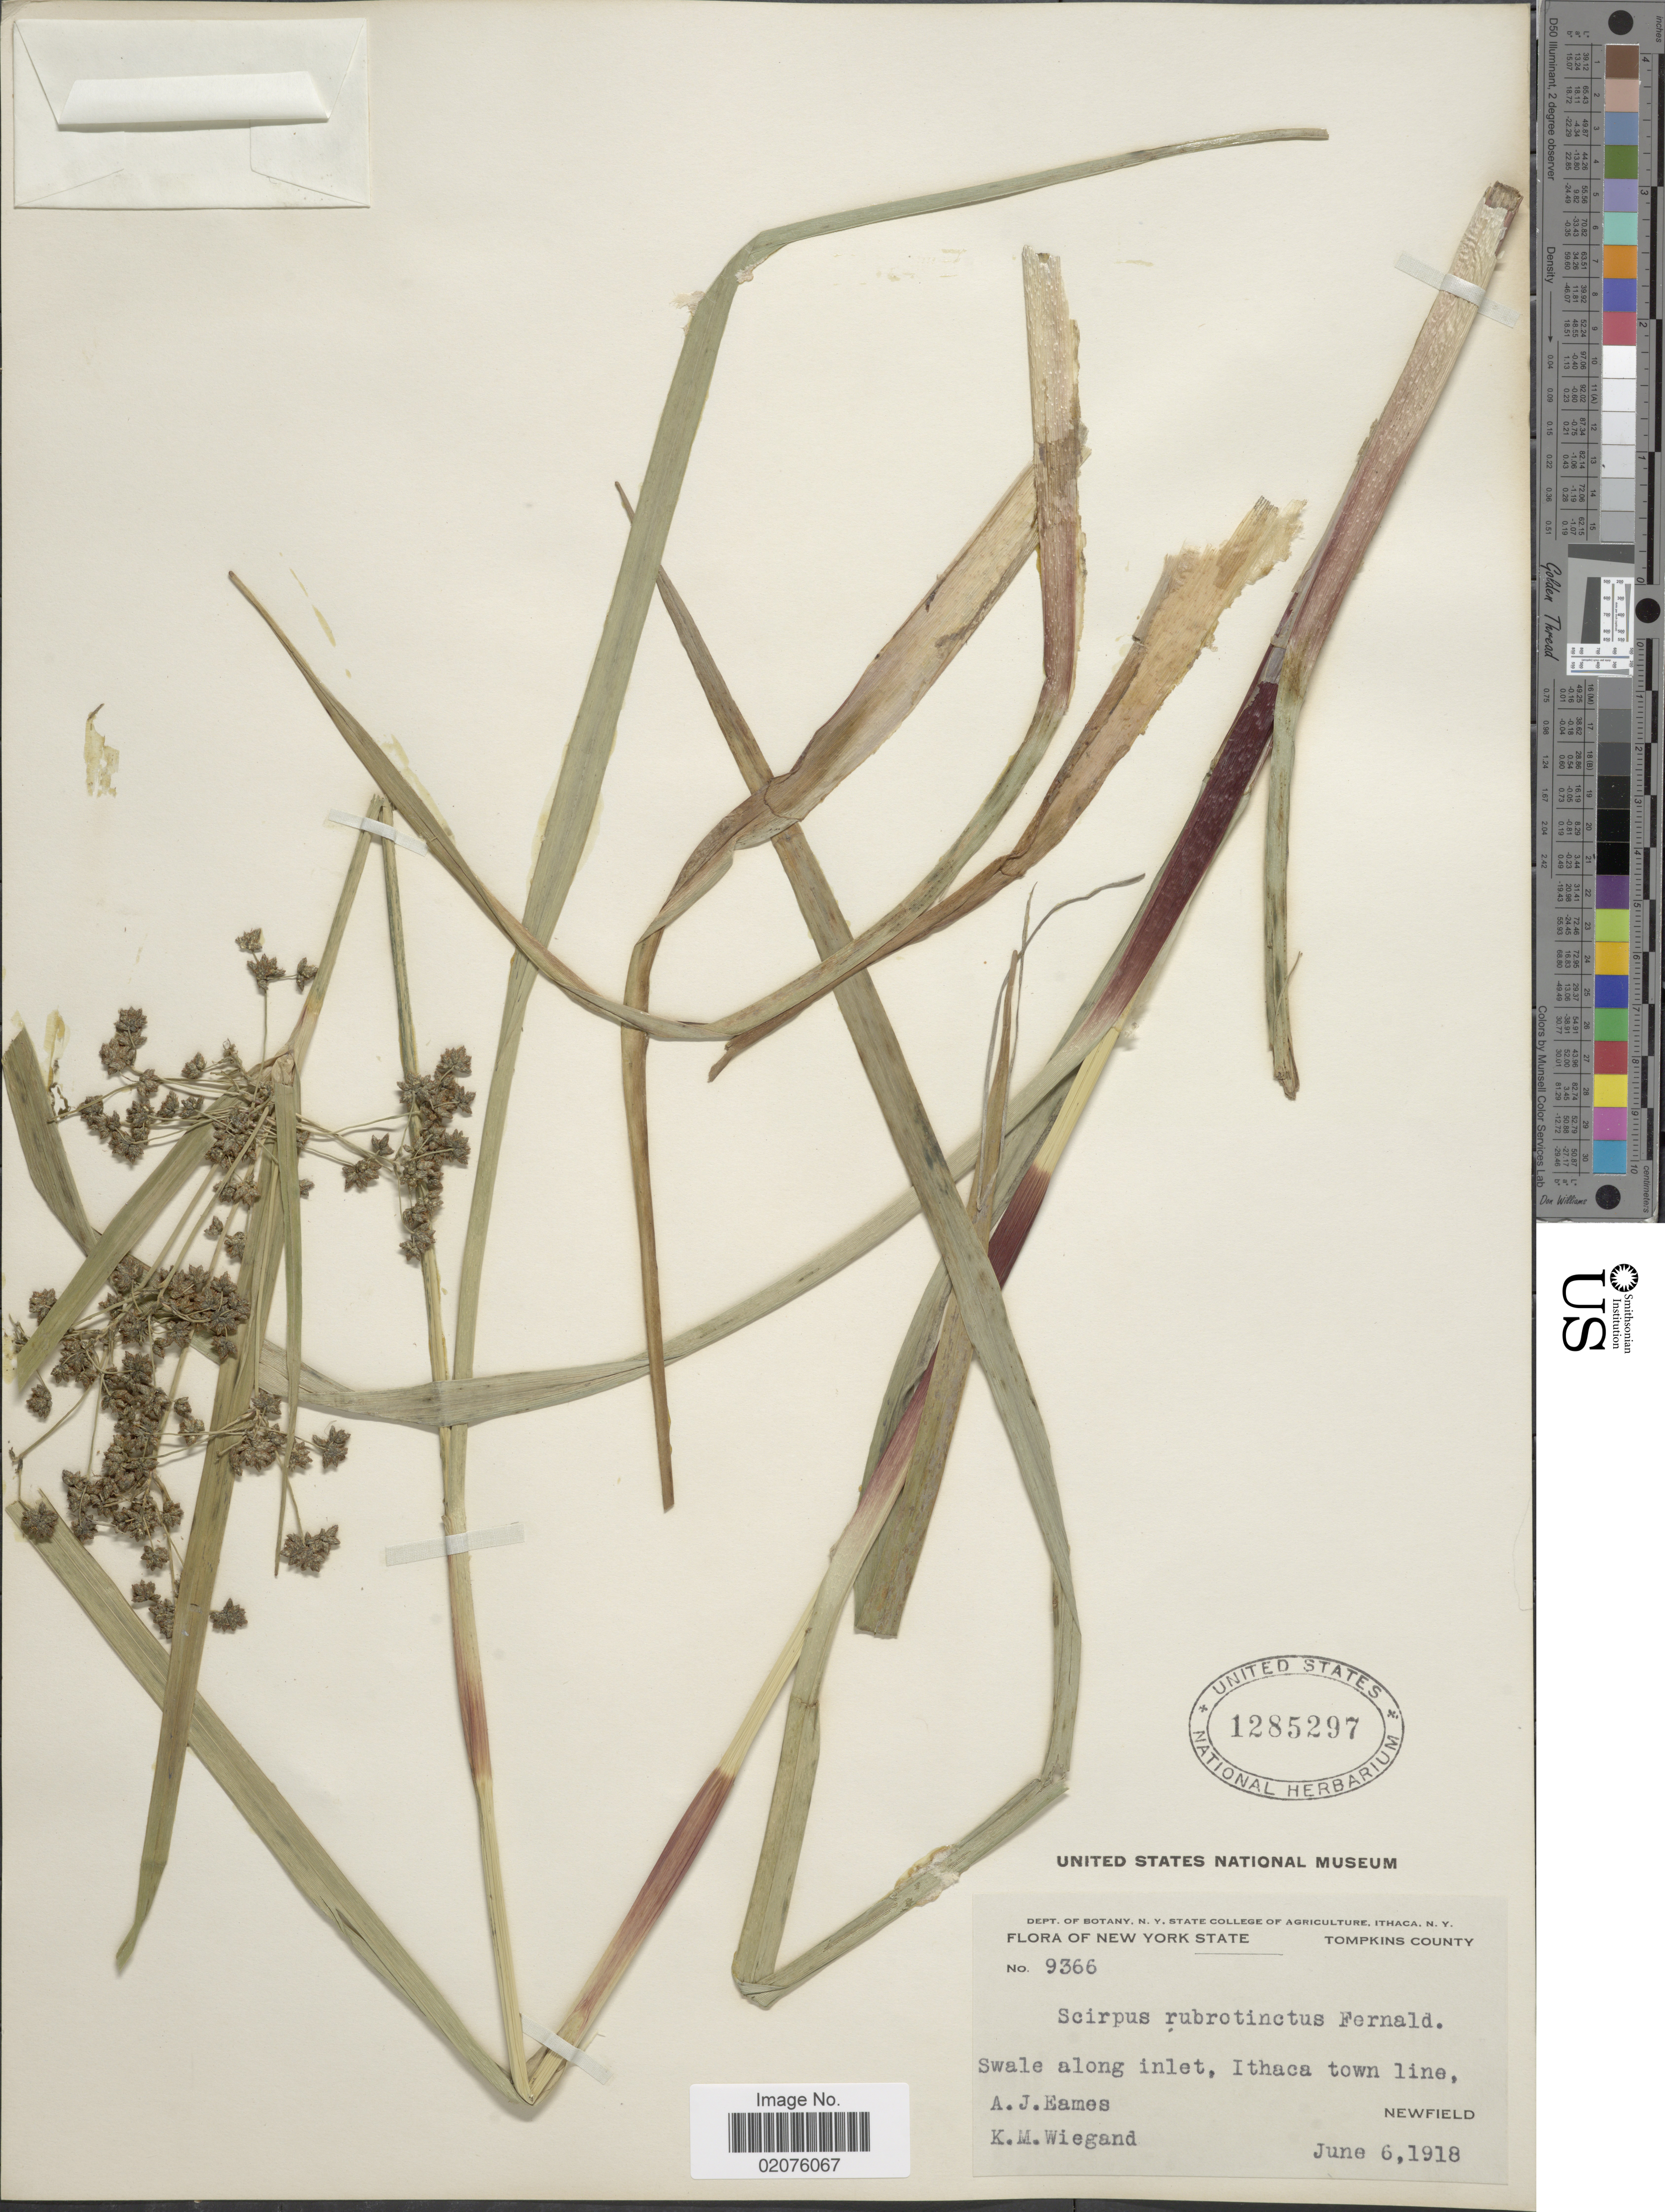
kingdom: Plantae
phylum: Tracheophyta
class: Liliopsida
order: Poales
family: Cyperaceae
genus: Scirpus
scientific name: Scirpus microcarpus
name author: J. Presl & C. Presl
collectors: A. J. Eames & K. M. Wiegand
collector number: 9366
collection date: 1918-06-06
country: United States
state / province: New York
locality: Tompkins County, Swale along inlet, Ithaca town line, Newfield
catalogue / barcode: US 1285297